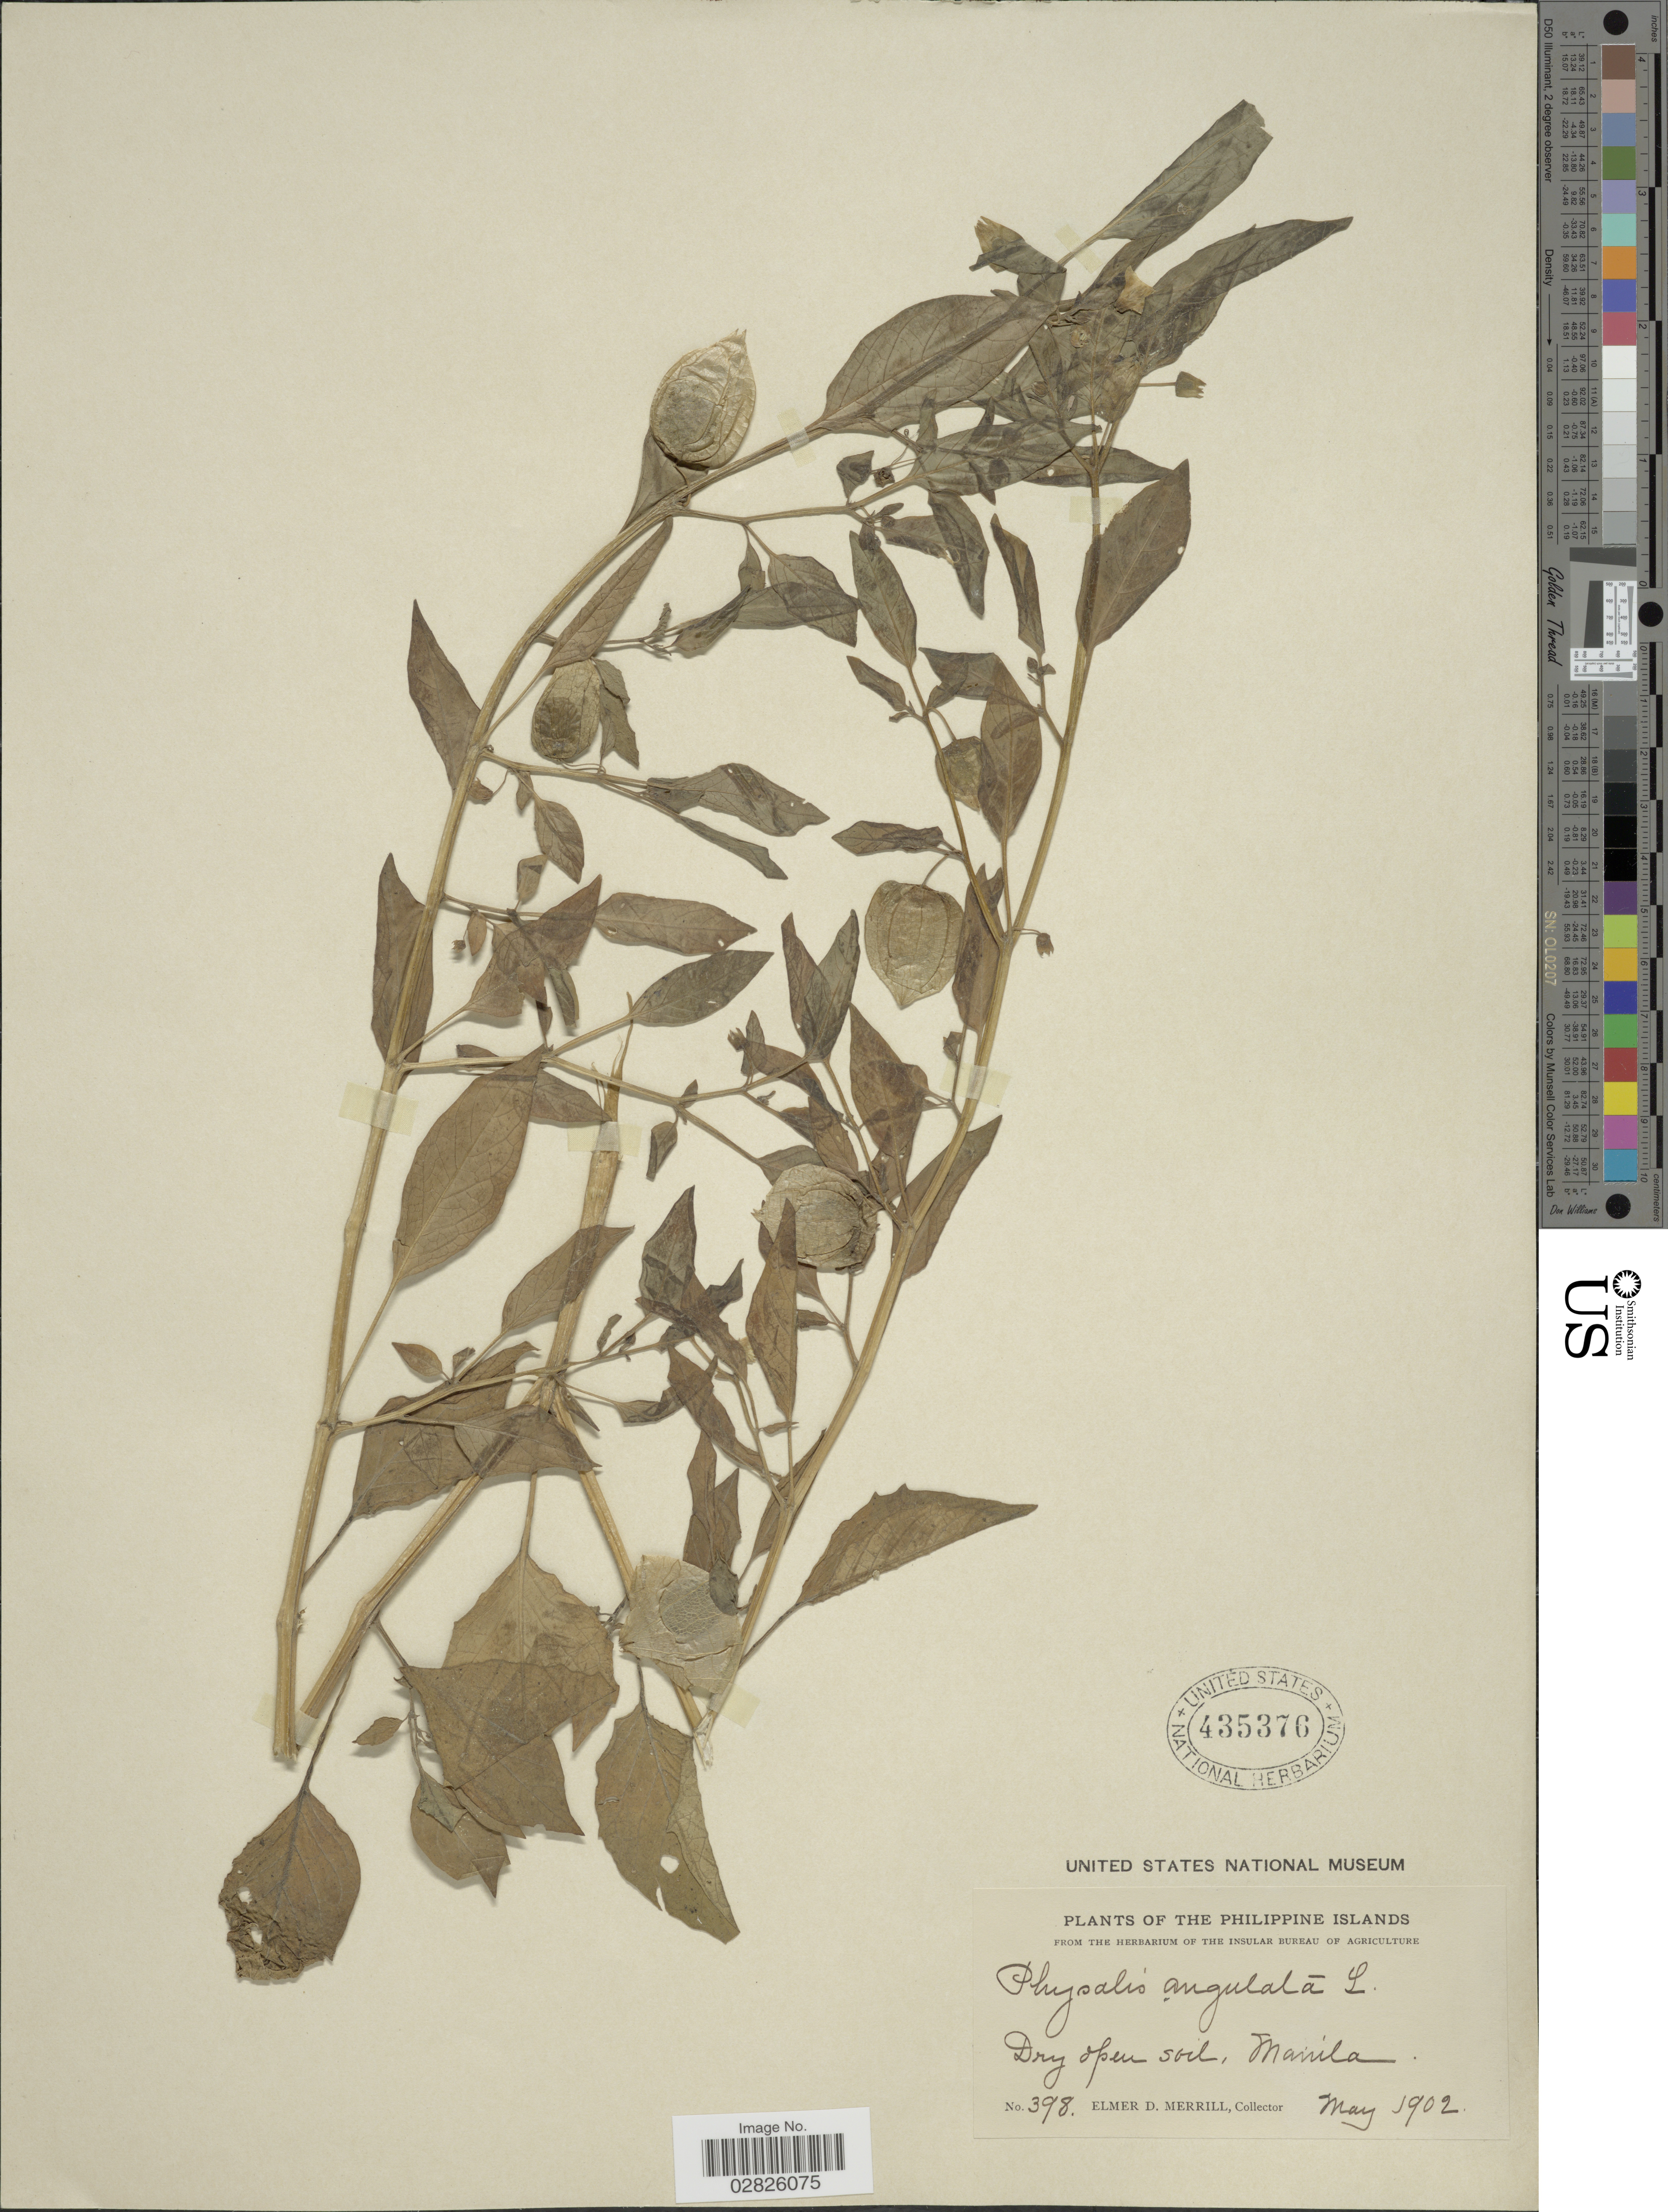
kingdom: Plantae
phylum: Tracheophyta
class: Magnoliopsida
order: Solanales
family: Solanaceae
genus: Physalis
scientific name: Physalis angulata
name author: L.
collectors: E. D. Merrill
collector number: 398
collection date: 1902-05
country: Philippines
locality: Manila.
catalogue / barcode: US 435376